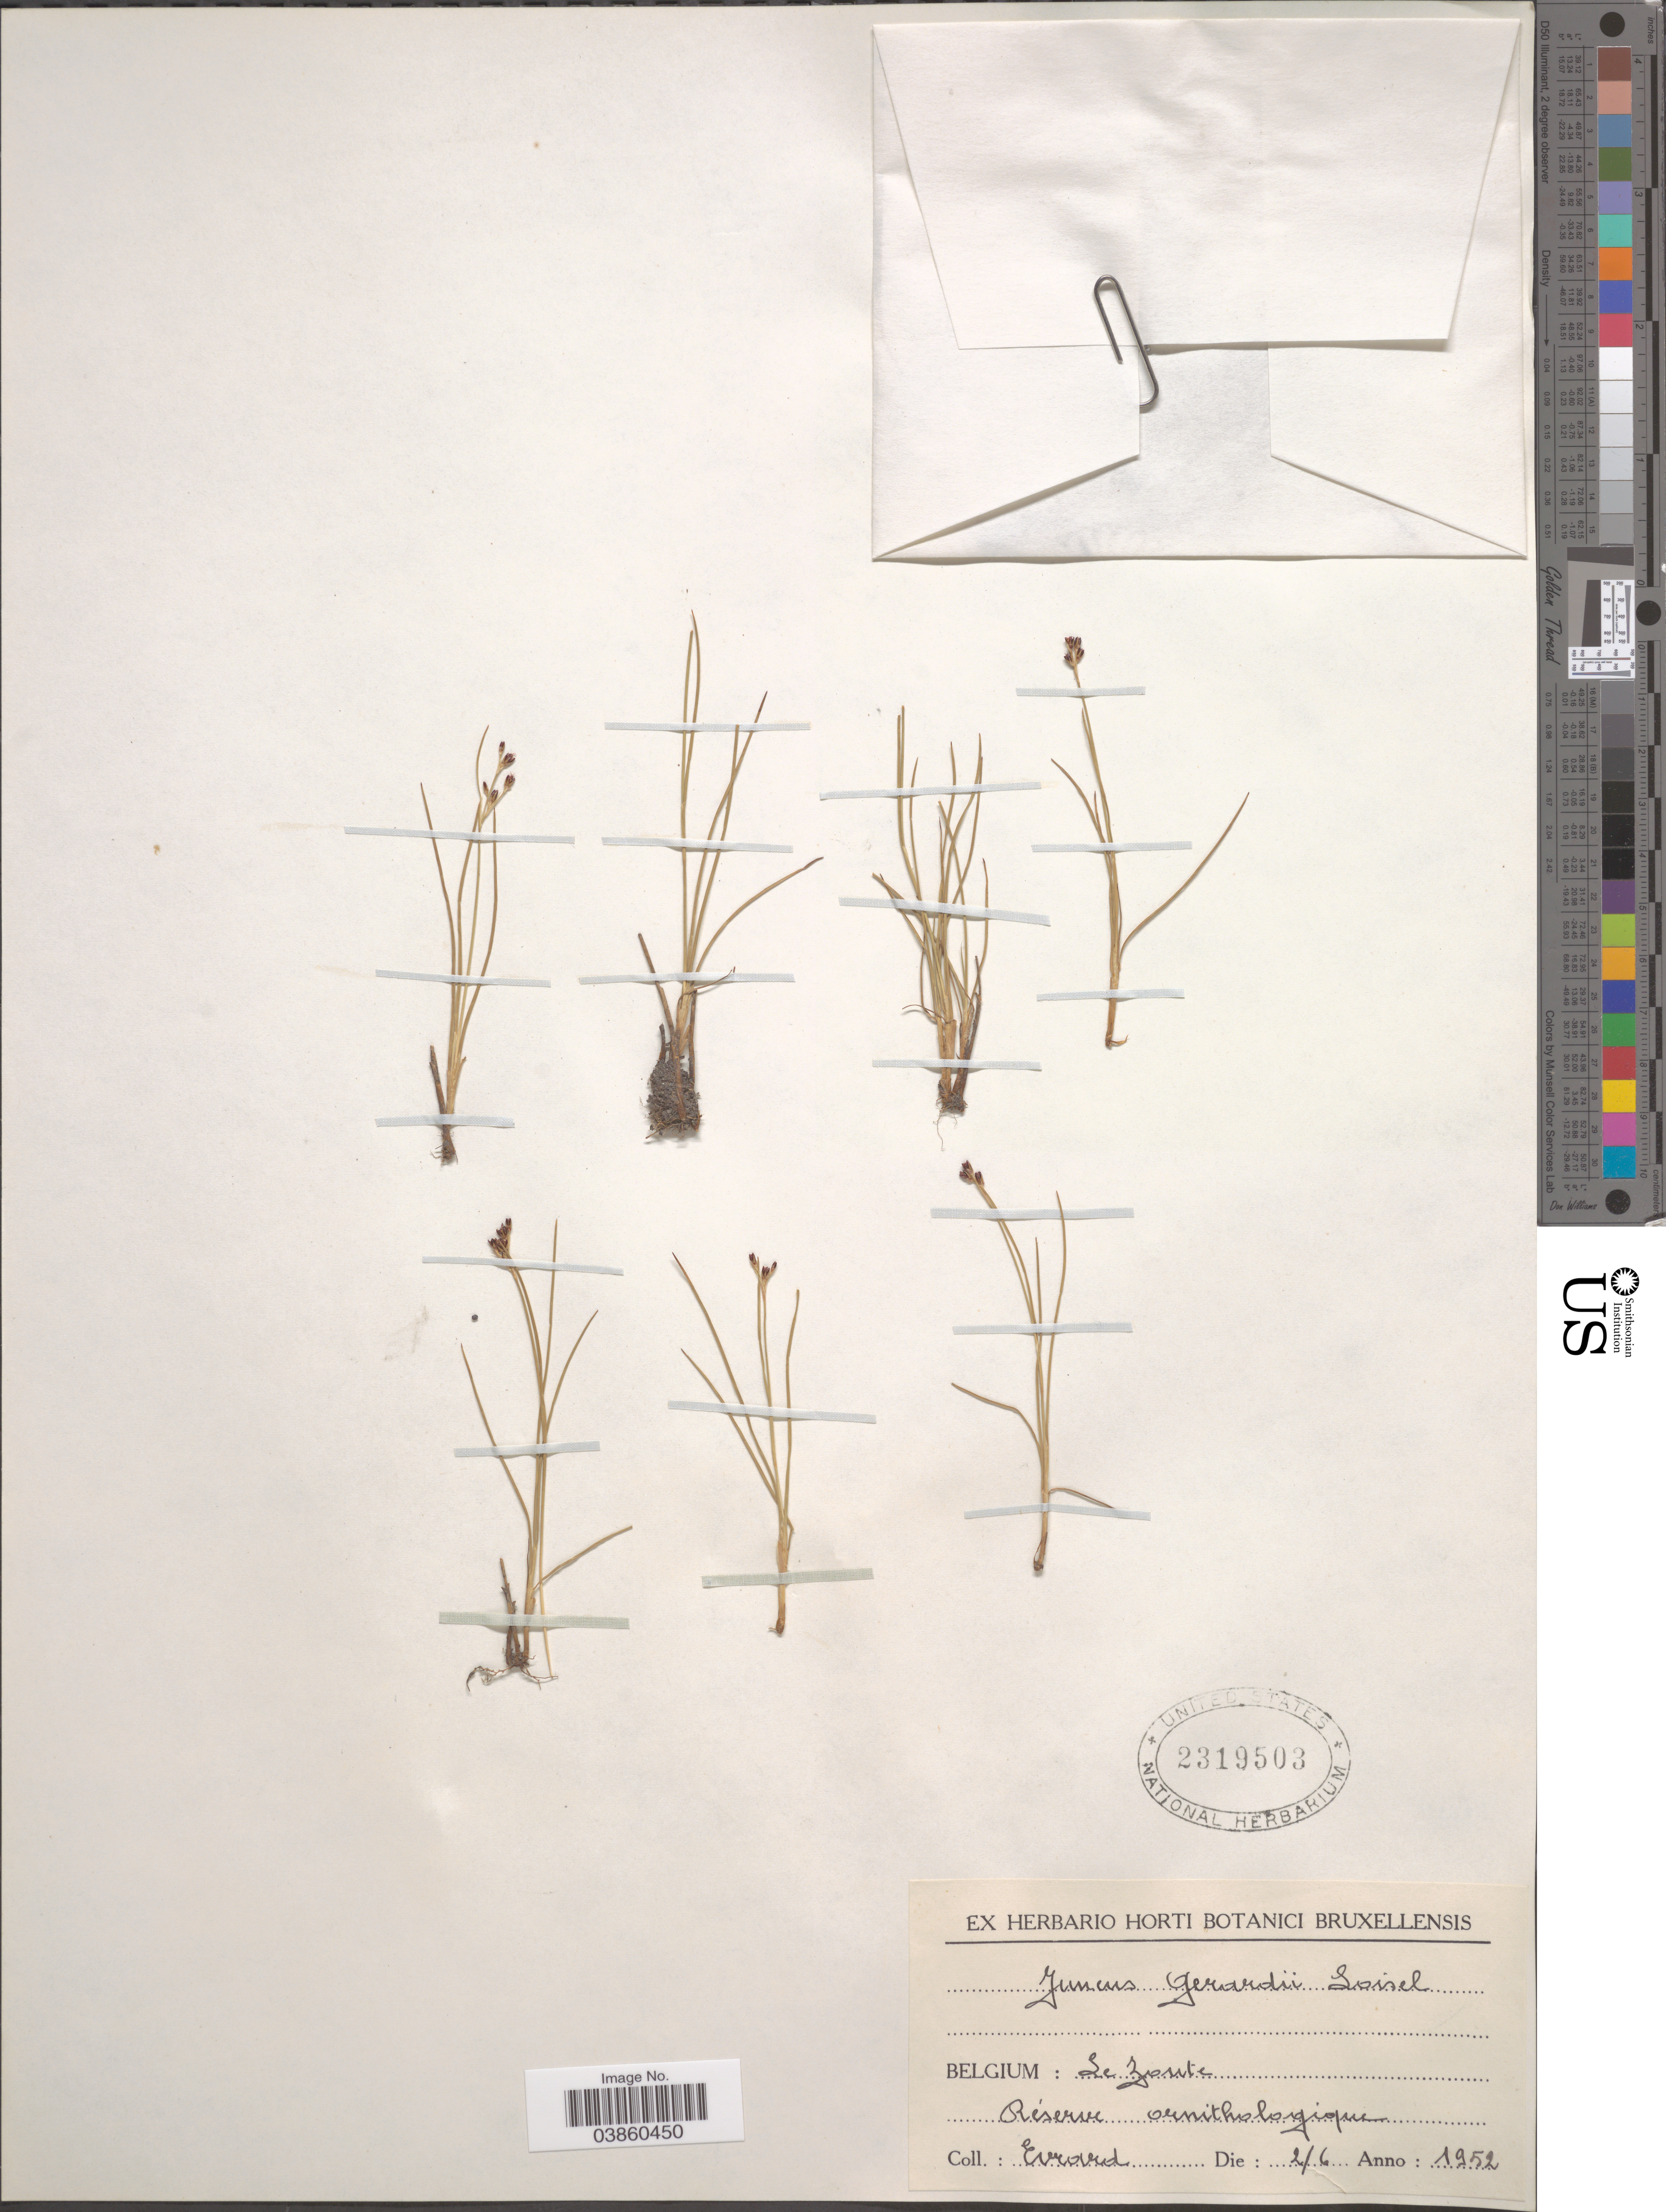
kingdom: Plantae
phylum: Tracheophyta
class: Liliopsida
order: Poales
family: Juncaceae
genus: Juncus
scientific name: Juncus gerardi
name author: Loisel.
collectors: Evrard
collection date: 1952-06-02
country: Belgium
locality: Le Zoute. Réserve ornithologique.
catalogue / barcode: US 2319503